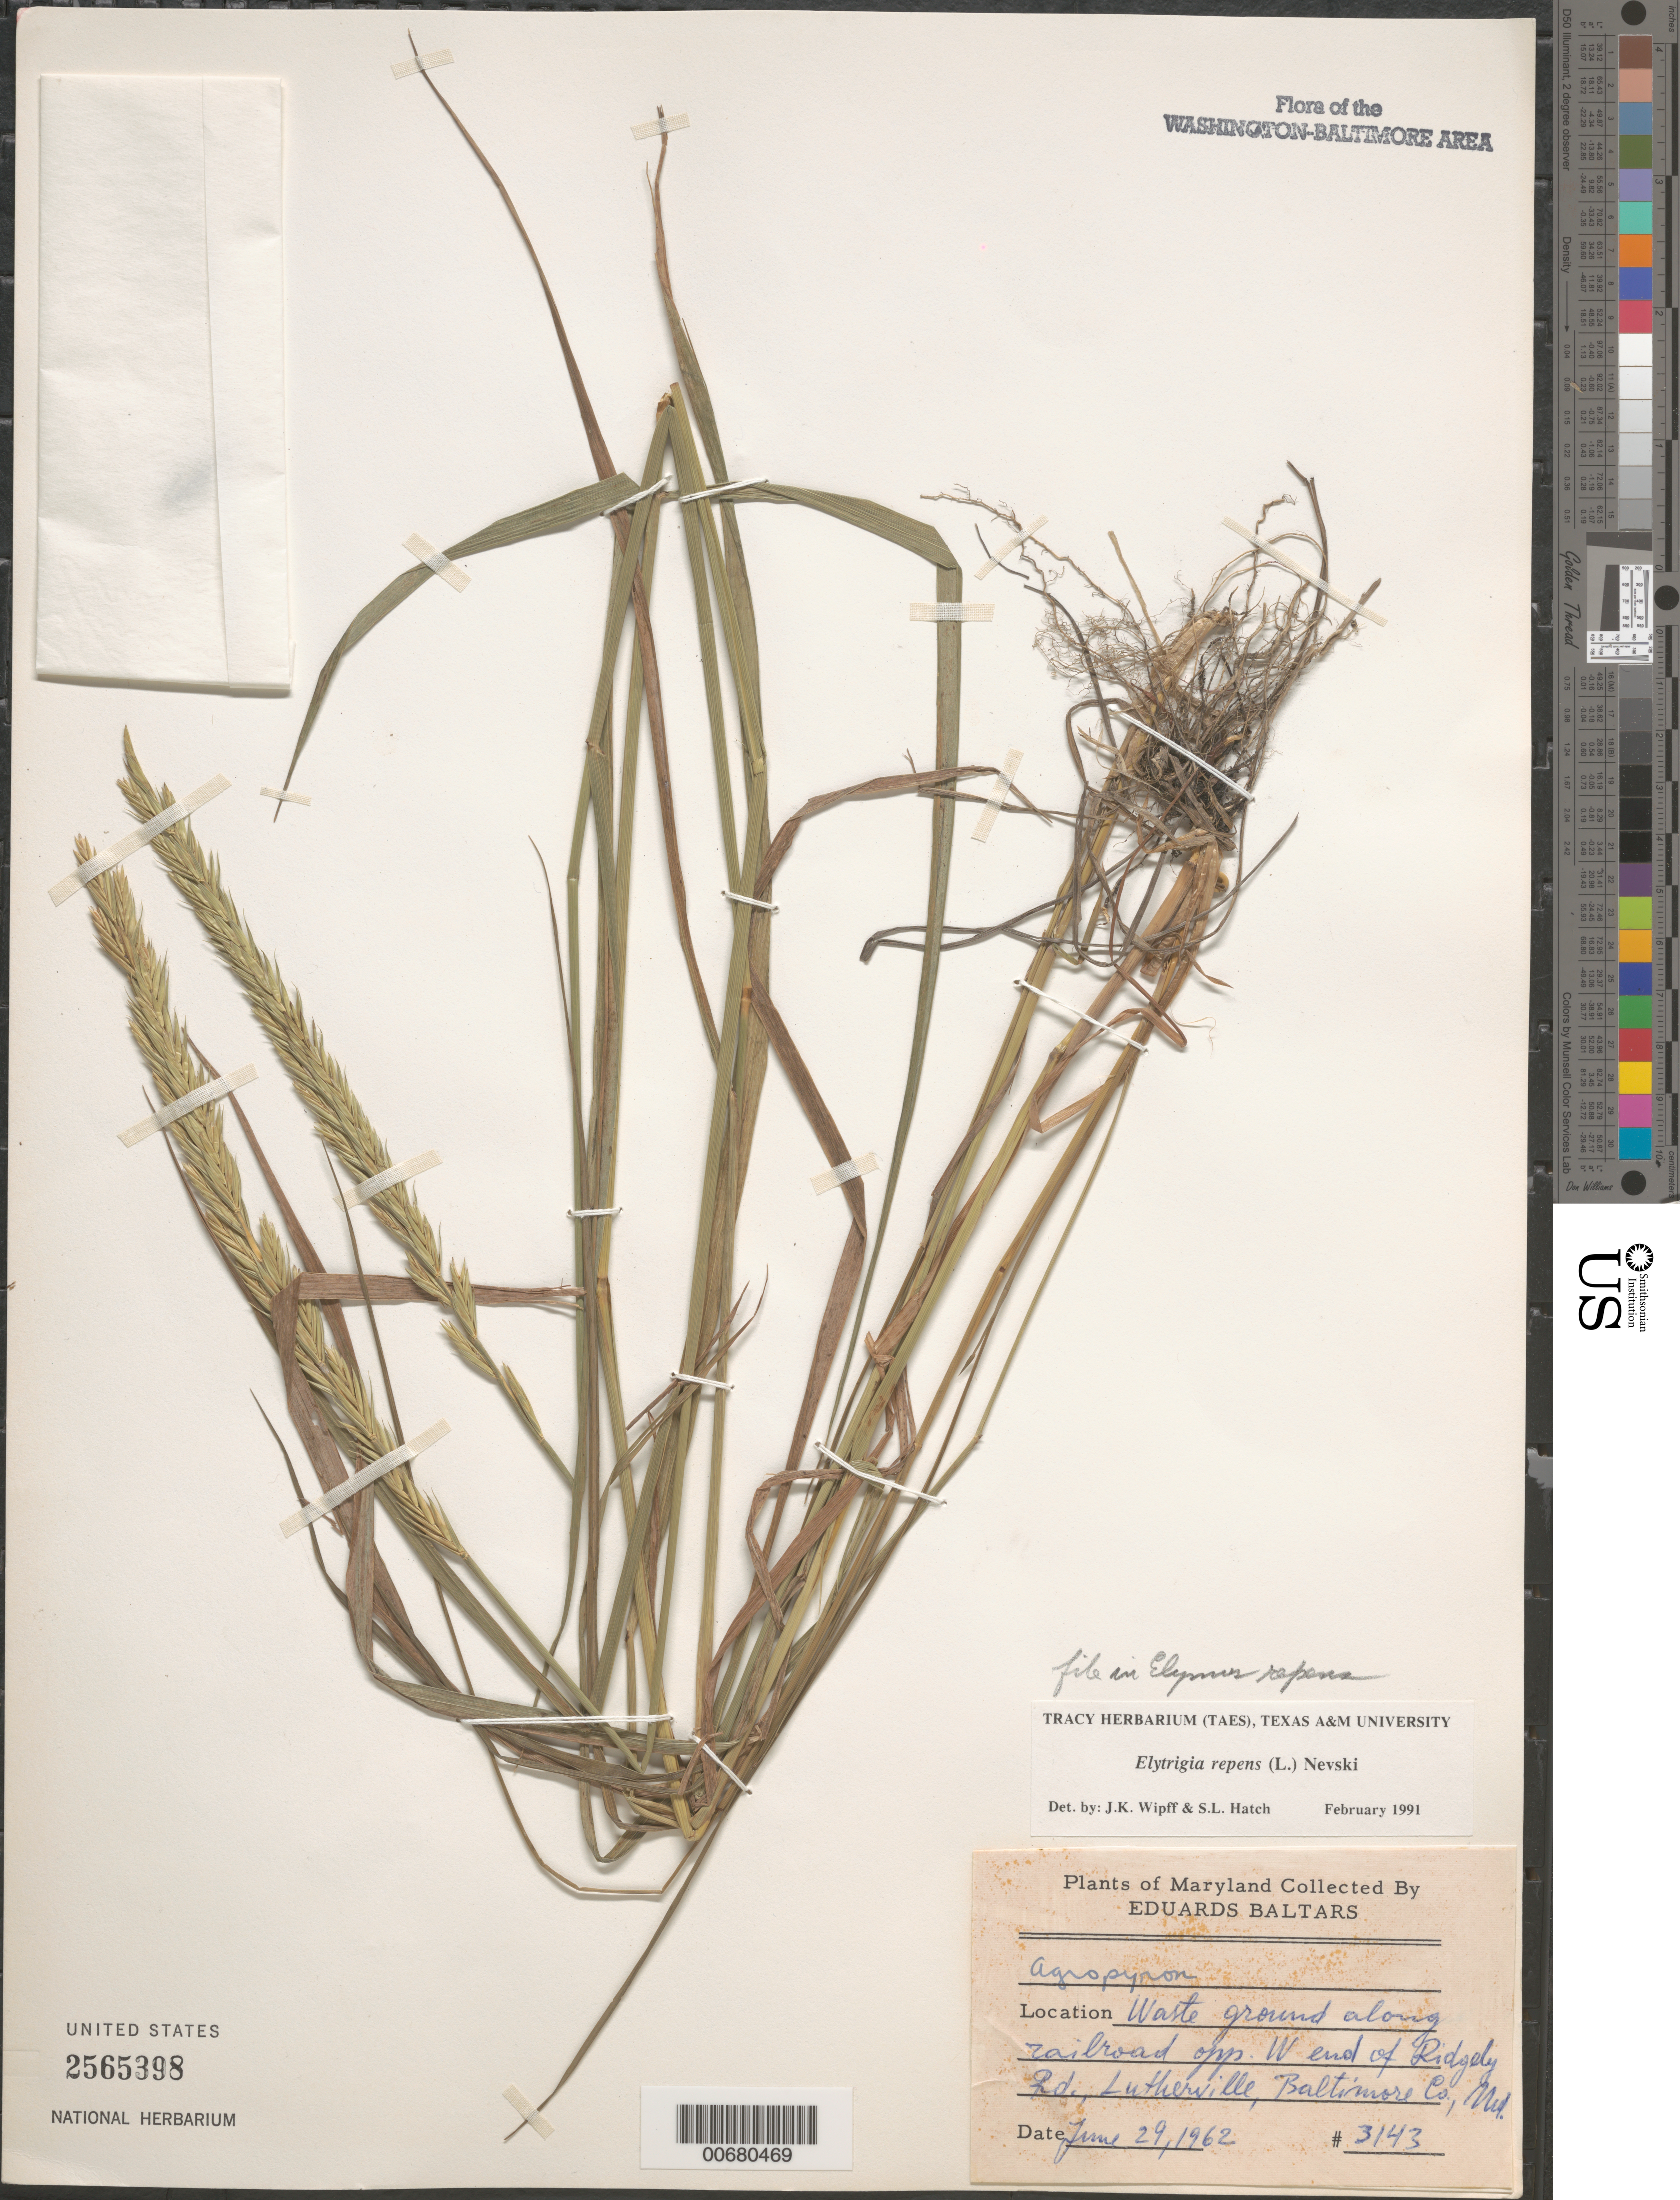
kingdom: Plantae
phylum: Tracheophyta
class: Liliopsida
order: Poales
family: Poaceae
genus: Elymus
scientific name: Elymus repens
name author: (L.) Gould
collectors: E. Baltars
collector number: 3143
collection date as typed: June 29, 1962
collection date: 1962-06-29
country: United States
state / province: Maryland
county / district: Baltimore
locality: Opposite west end of Ridgely road, Lutherville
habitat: Waste ground along railroad.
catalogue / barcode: US 2655398